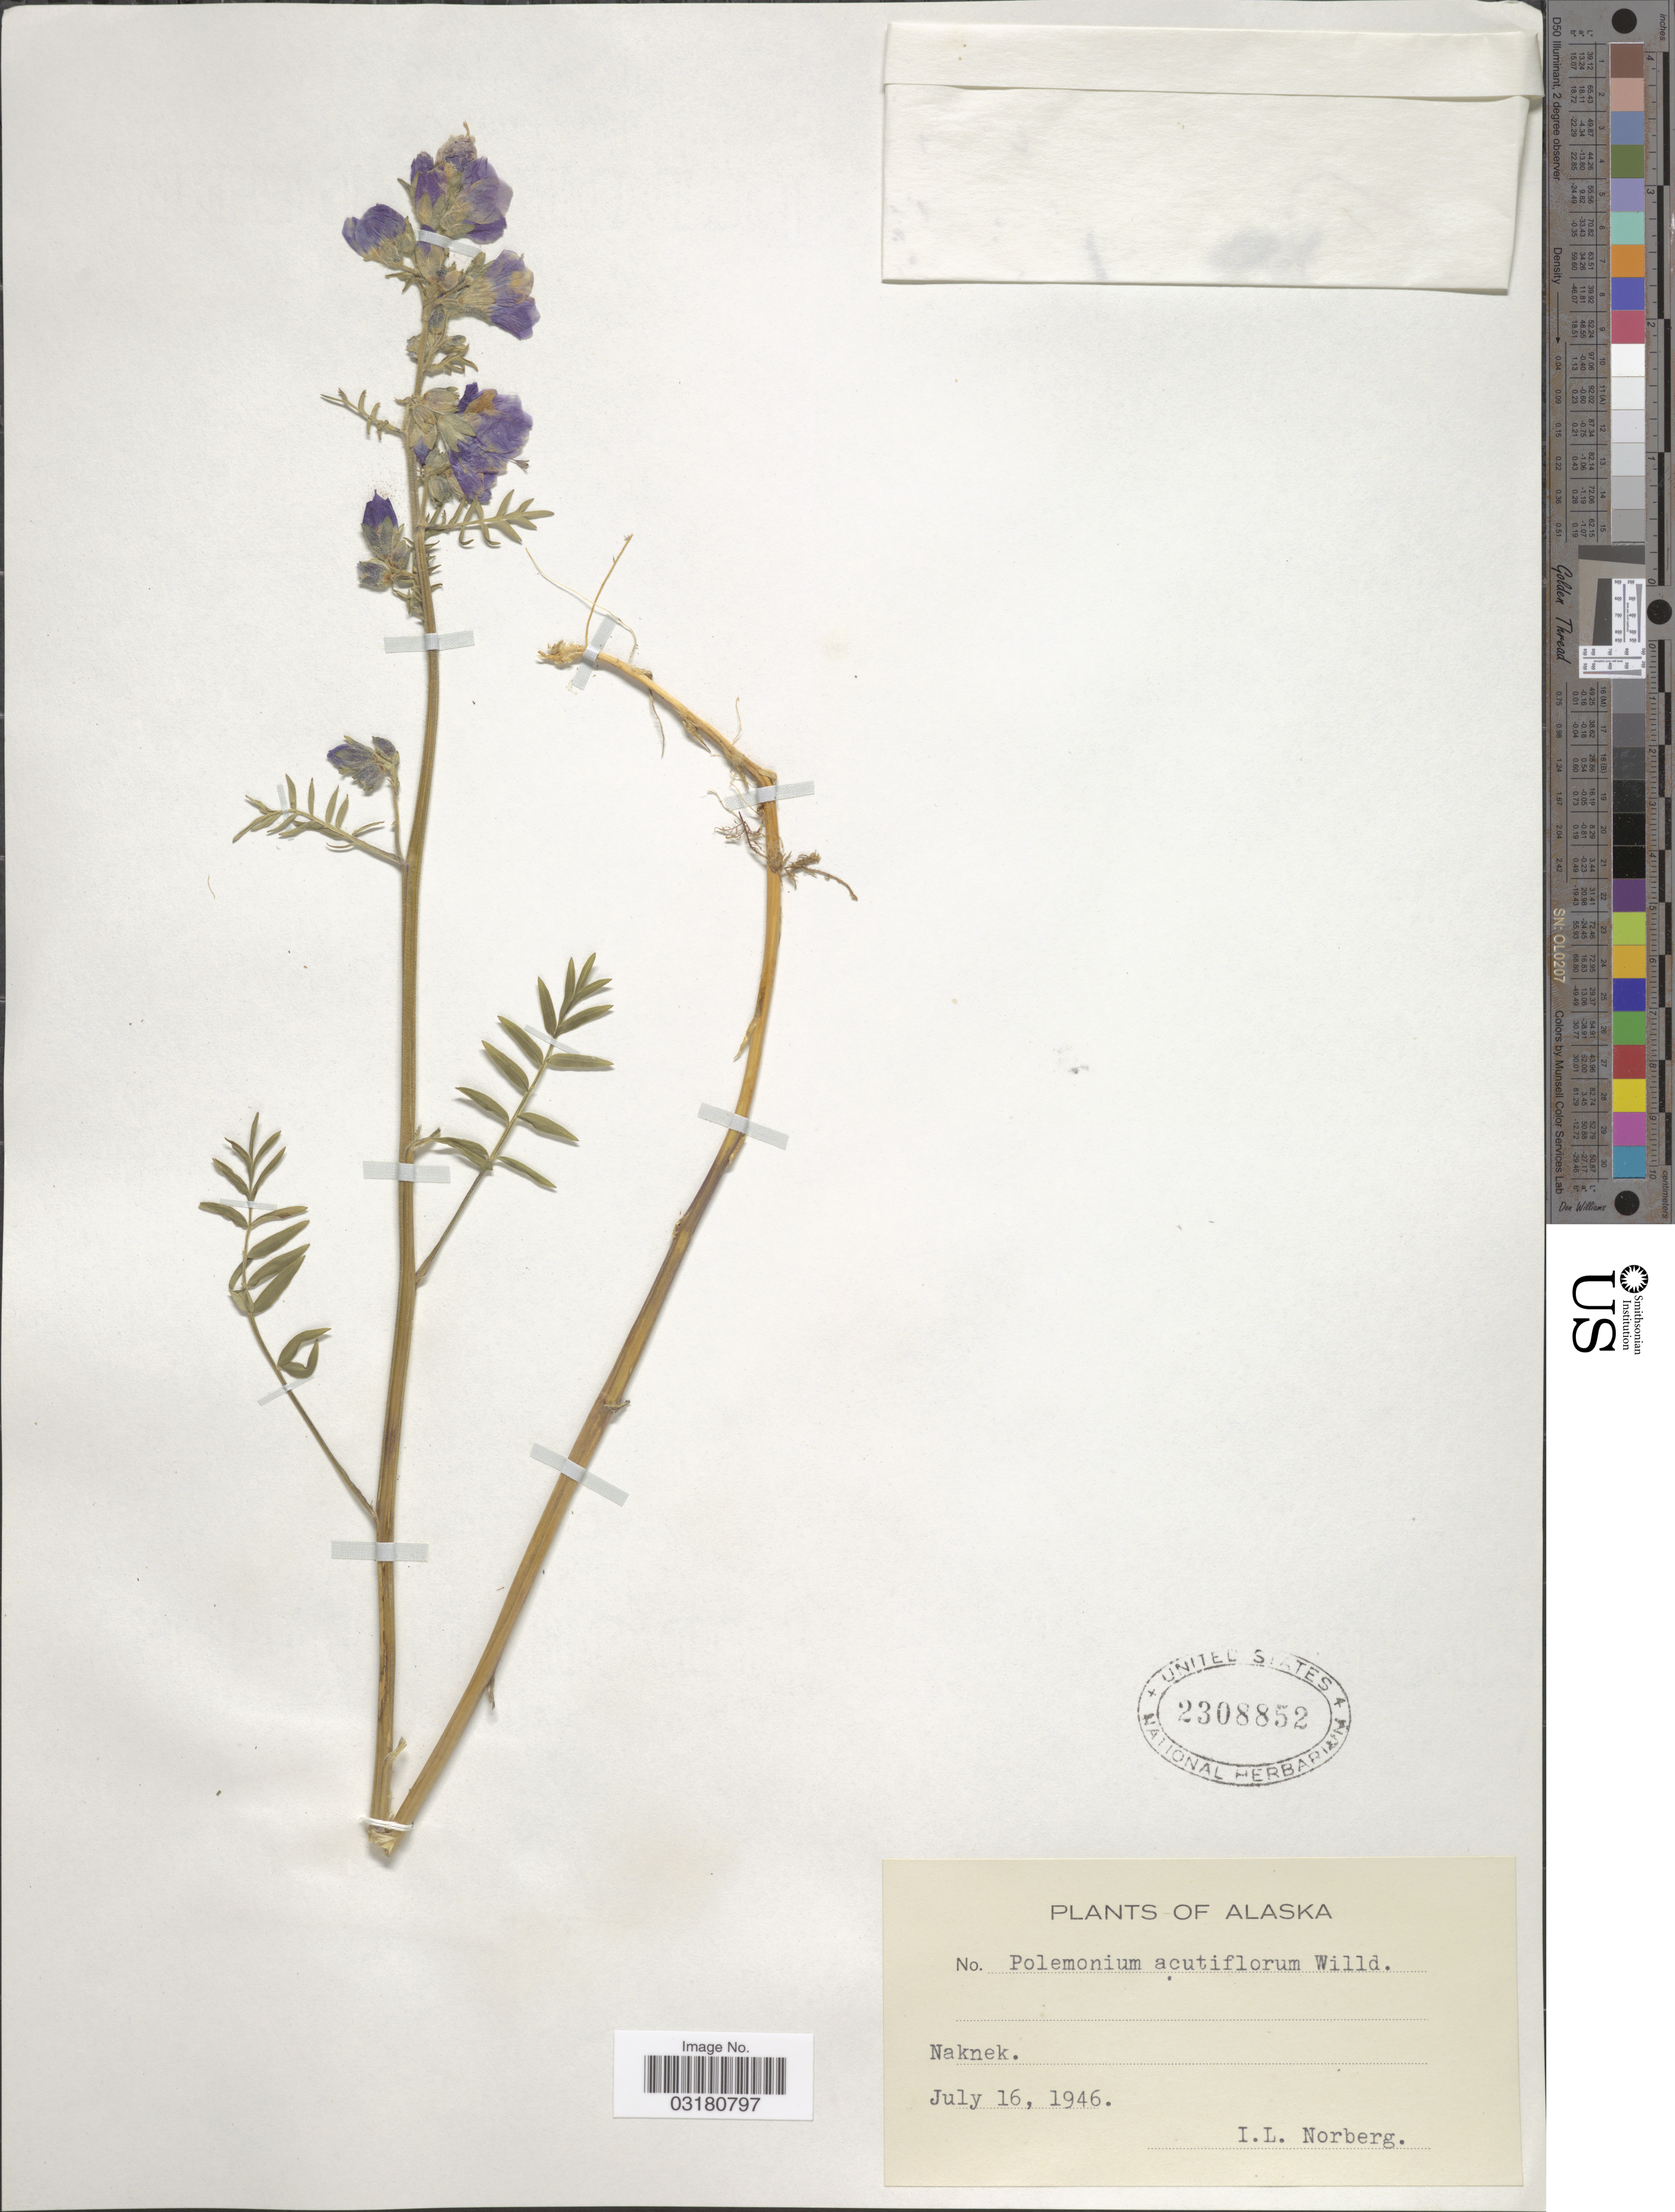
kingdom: Plantae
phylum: Tracheophyta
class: Magnoliopsida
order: Ericales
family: Polemoniaceae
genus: Polemonium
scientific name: Polemonium acutiflorum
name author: Willd. ex Roem. & Schult.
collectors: I. Norberg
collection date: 1946-07-16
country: United States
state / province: Alaska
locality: Naknek.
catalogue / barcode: US 2308852